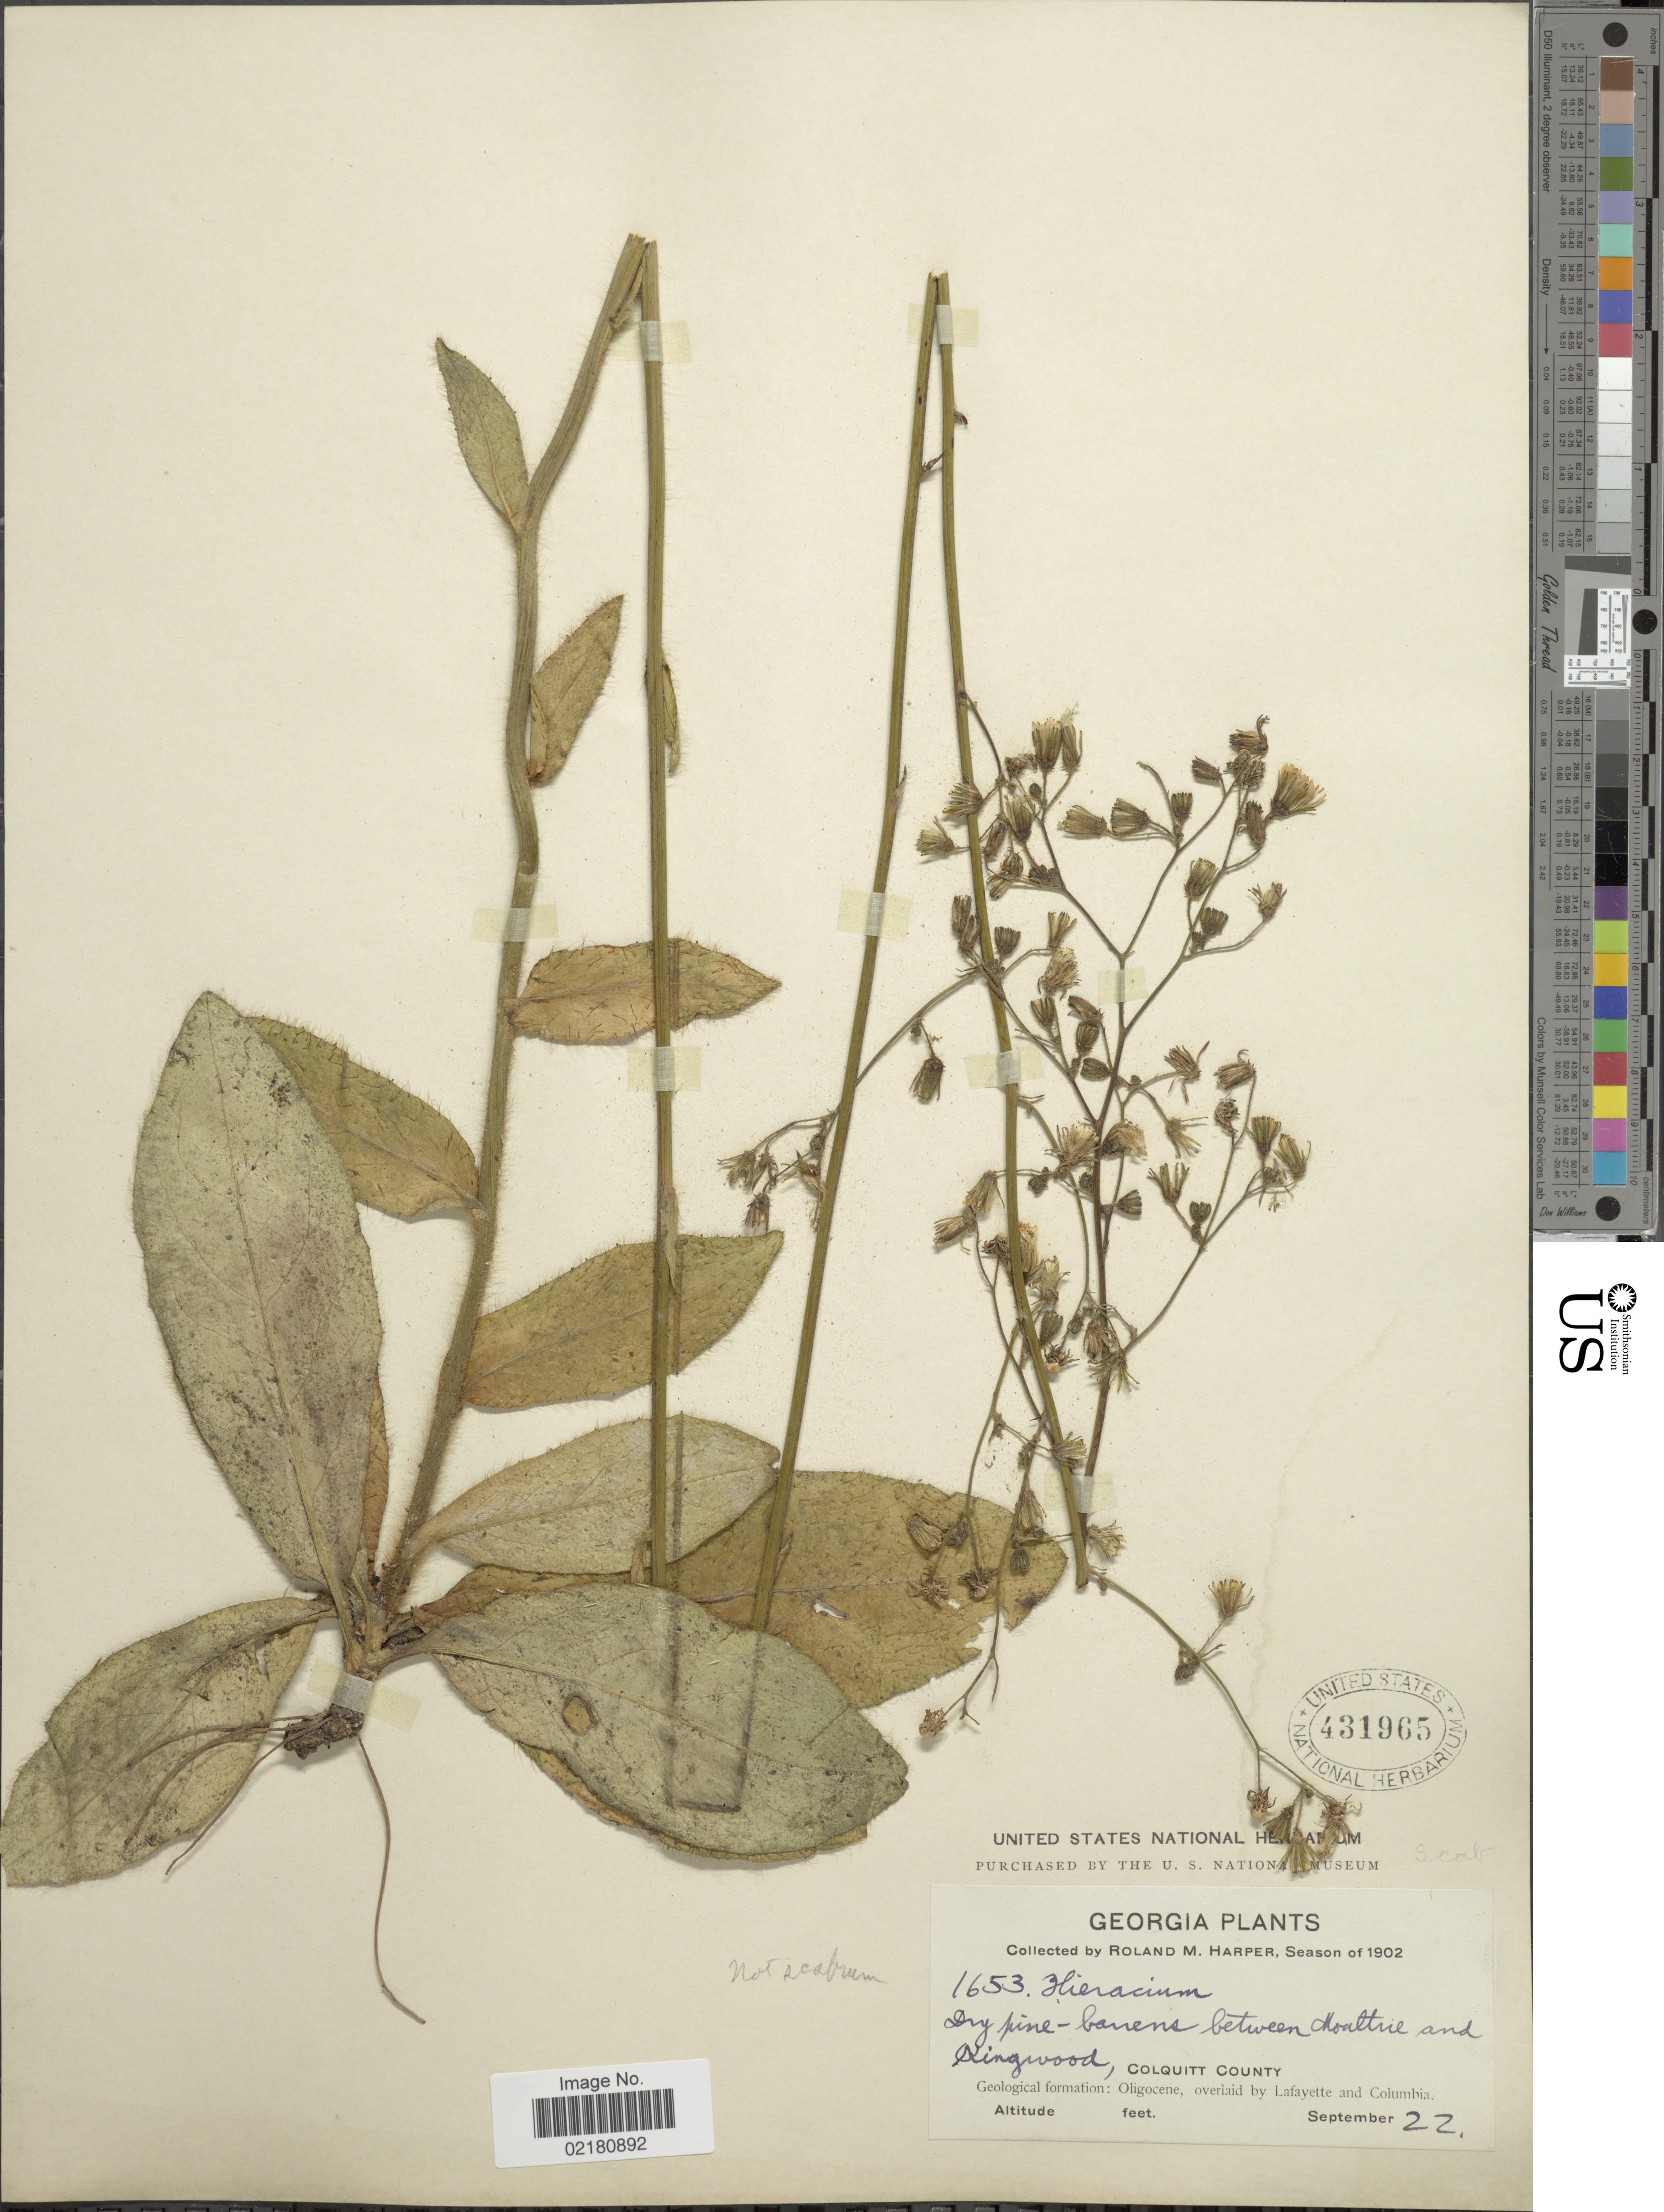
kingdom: Plantae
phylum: Tracheophyta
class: Magnoliopsida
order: Asterales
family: Asteraceae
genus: Pilosella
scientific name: Pilosella verruculata subsp. verruculata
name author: (Link) Soják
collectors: R. M. Harper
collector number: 1653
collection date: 1902-09-22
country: United States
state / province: Georgia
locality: Dry pine - barrens between Moultrie and Kingwood, Colquitt County. Geological information: Oligence, overliad by Lafayette and Columbia.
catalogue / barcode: US 431965